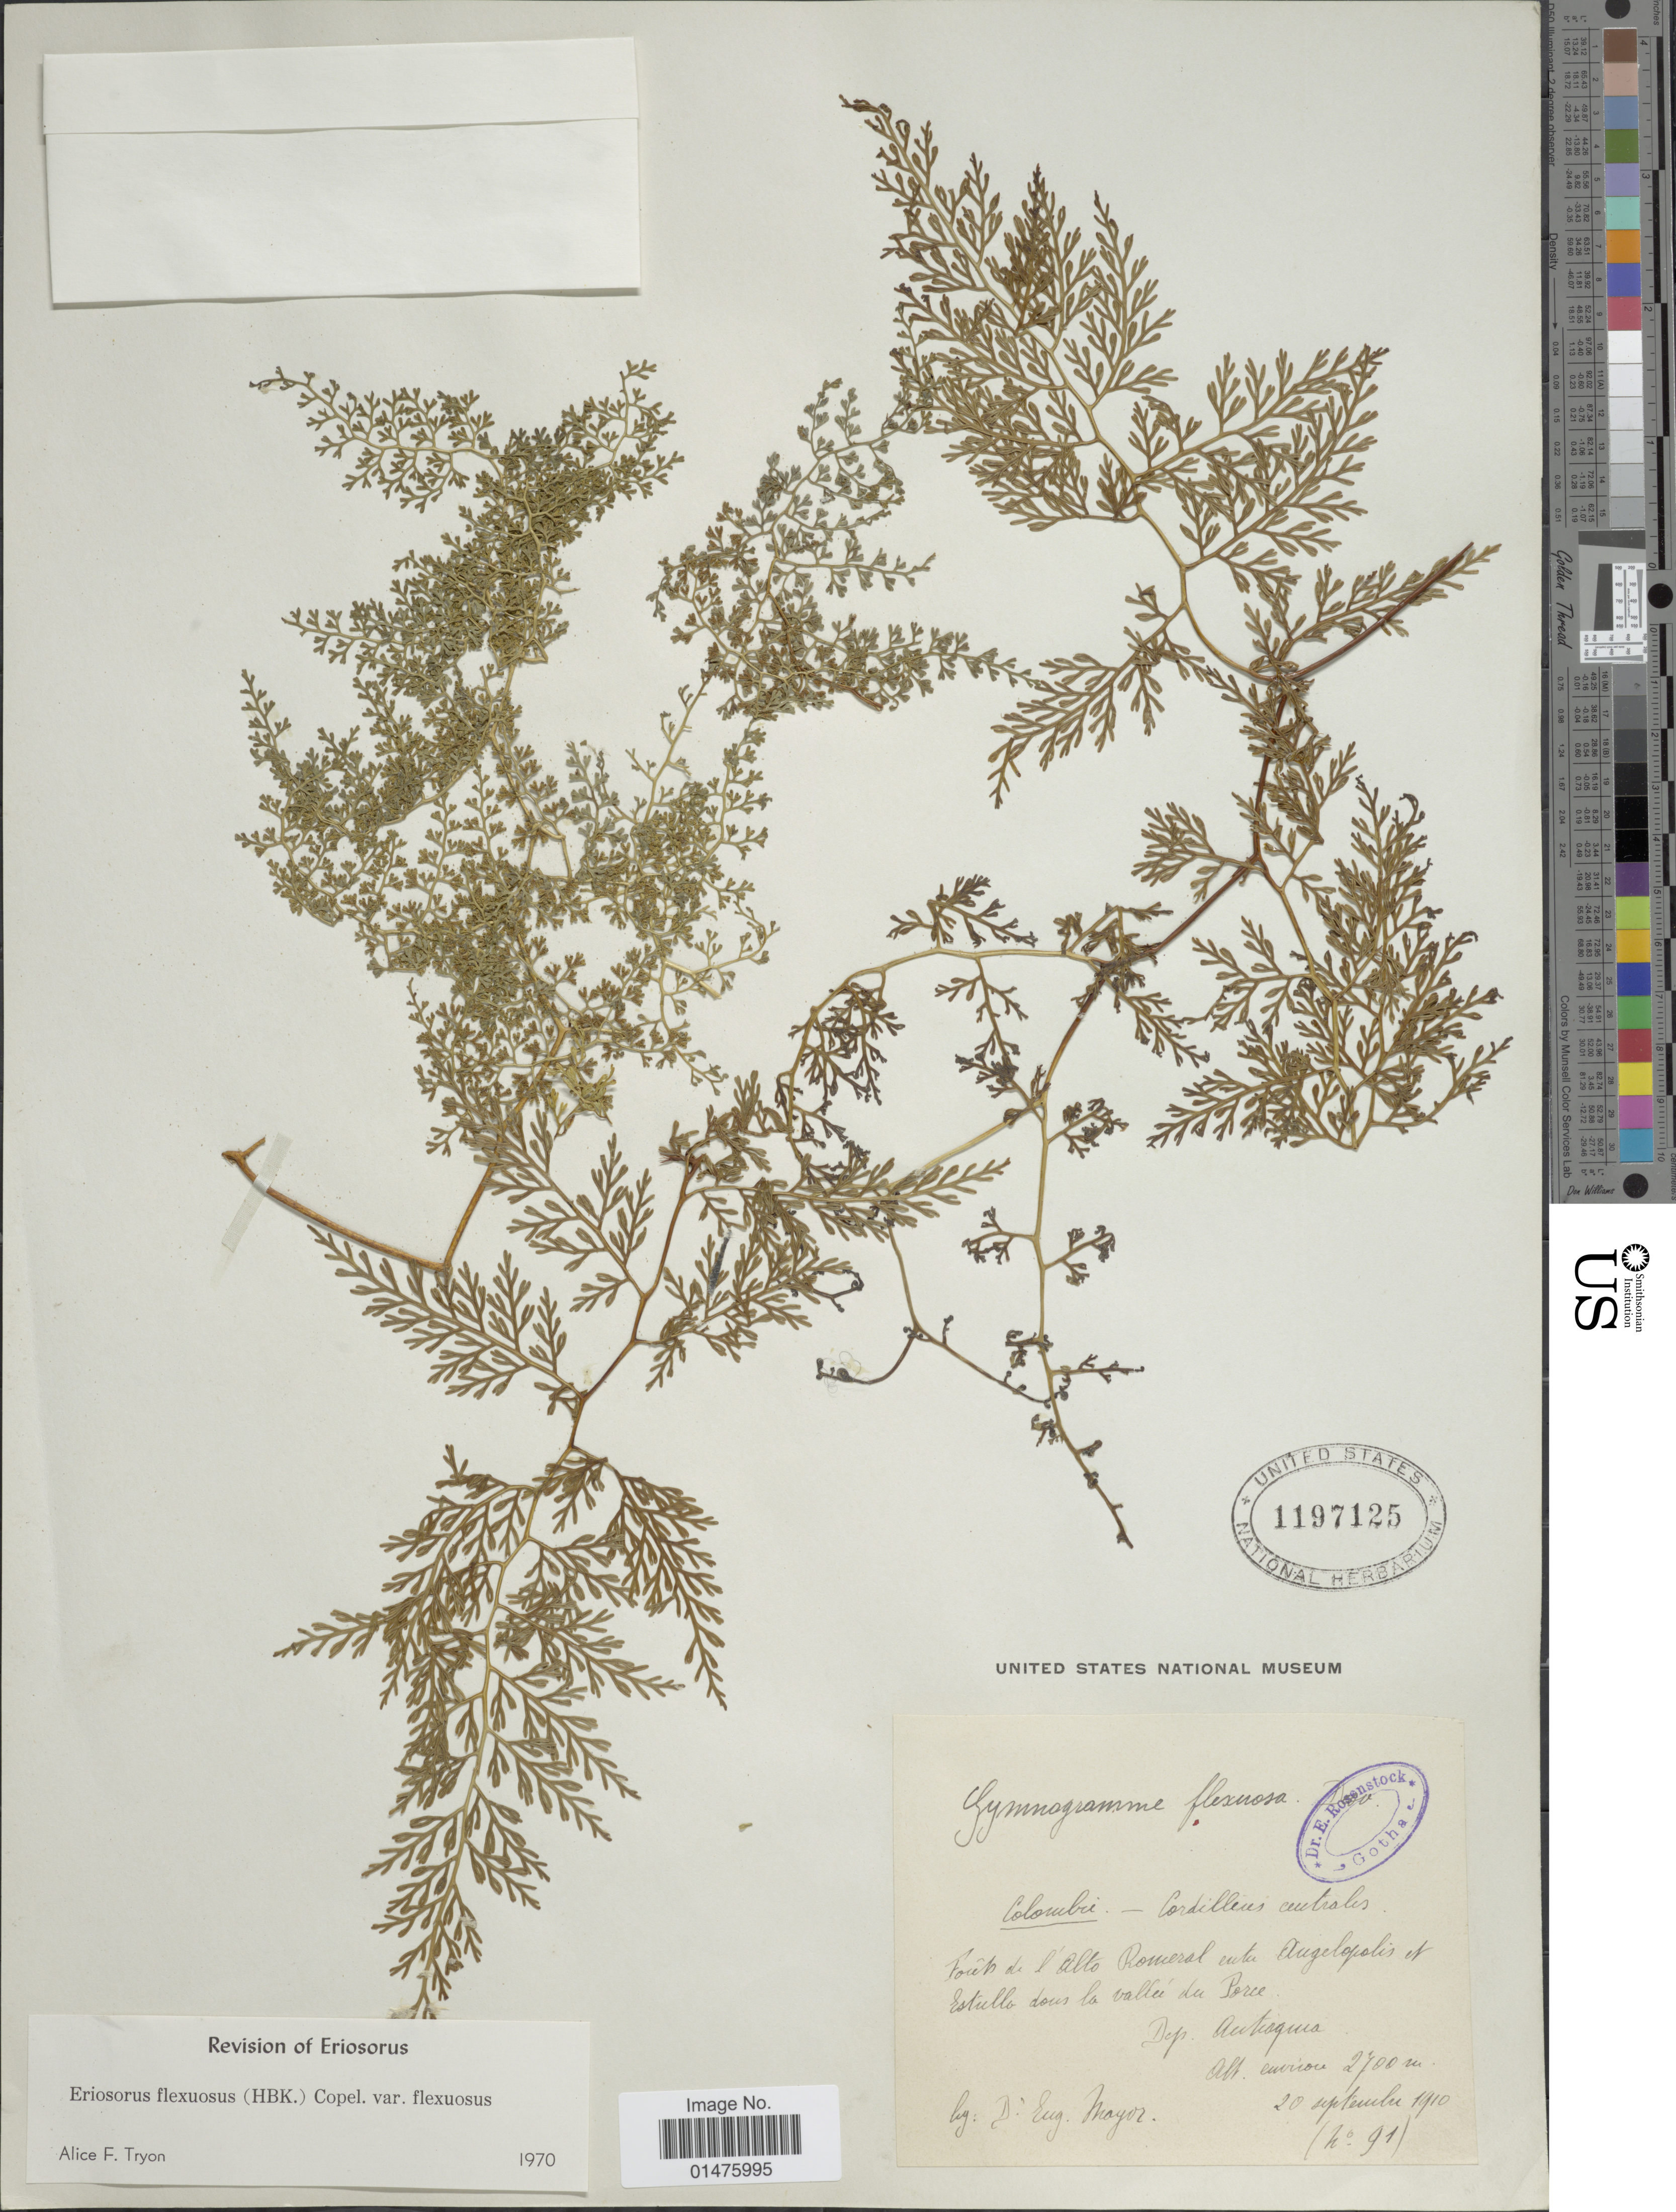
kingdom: Plantae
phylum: Tracheophyta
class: Polypodiopsida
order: Polypodiales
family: Pteridaceae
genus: Jamesonia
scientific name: Jamesonia flexuosa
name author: (Humb. & Bonpl.) Christenh.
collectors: E. Mayor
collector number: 91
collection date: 1910-09-20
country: Colombia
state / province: Antioquia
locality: Cordillera centrales. Forets de l'Alto Romeral entre Augelopolis t Estullo dans la vallée du Porce, Dep. Antioqua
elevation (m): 2700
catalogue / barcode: US 1197125